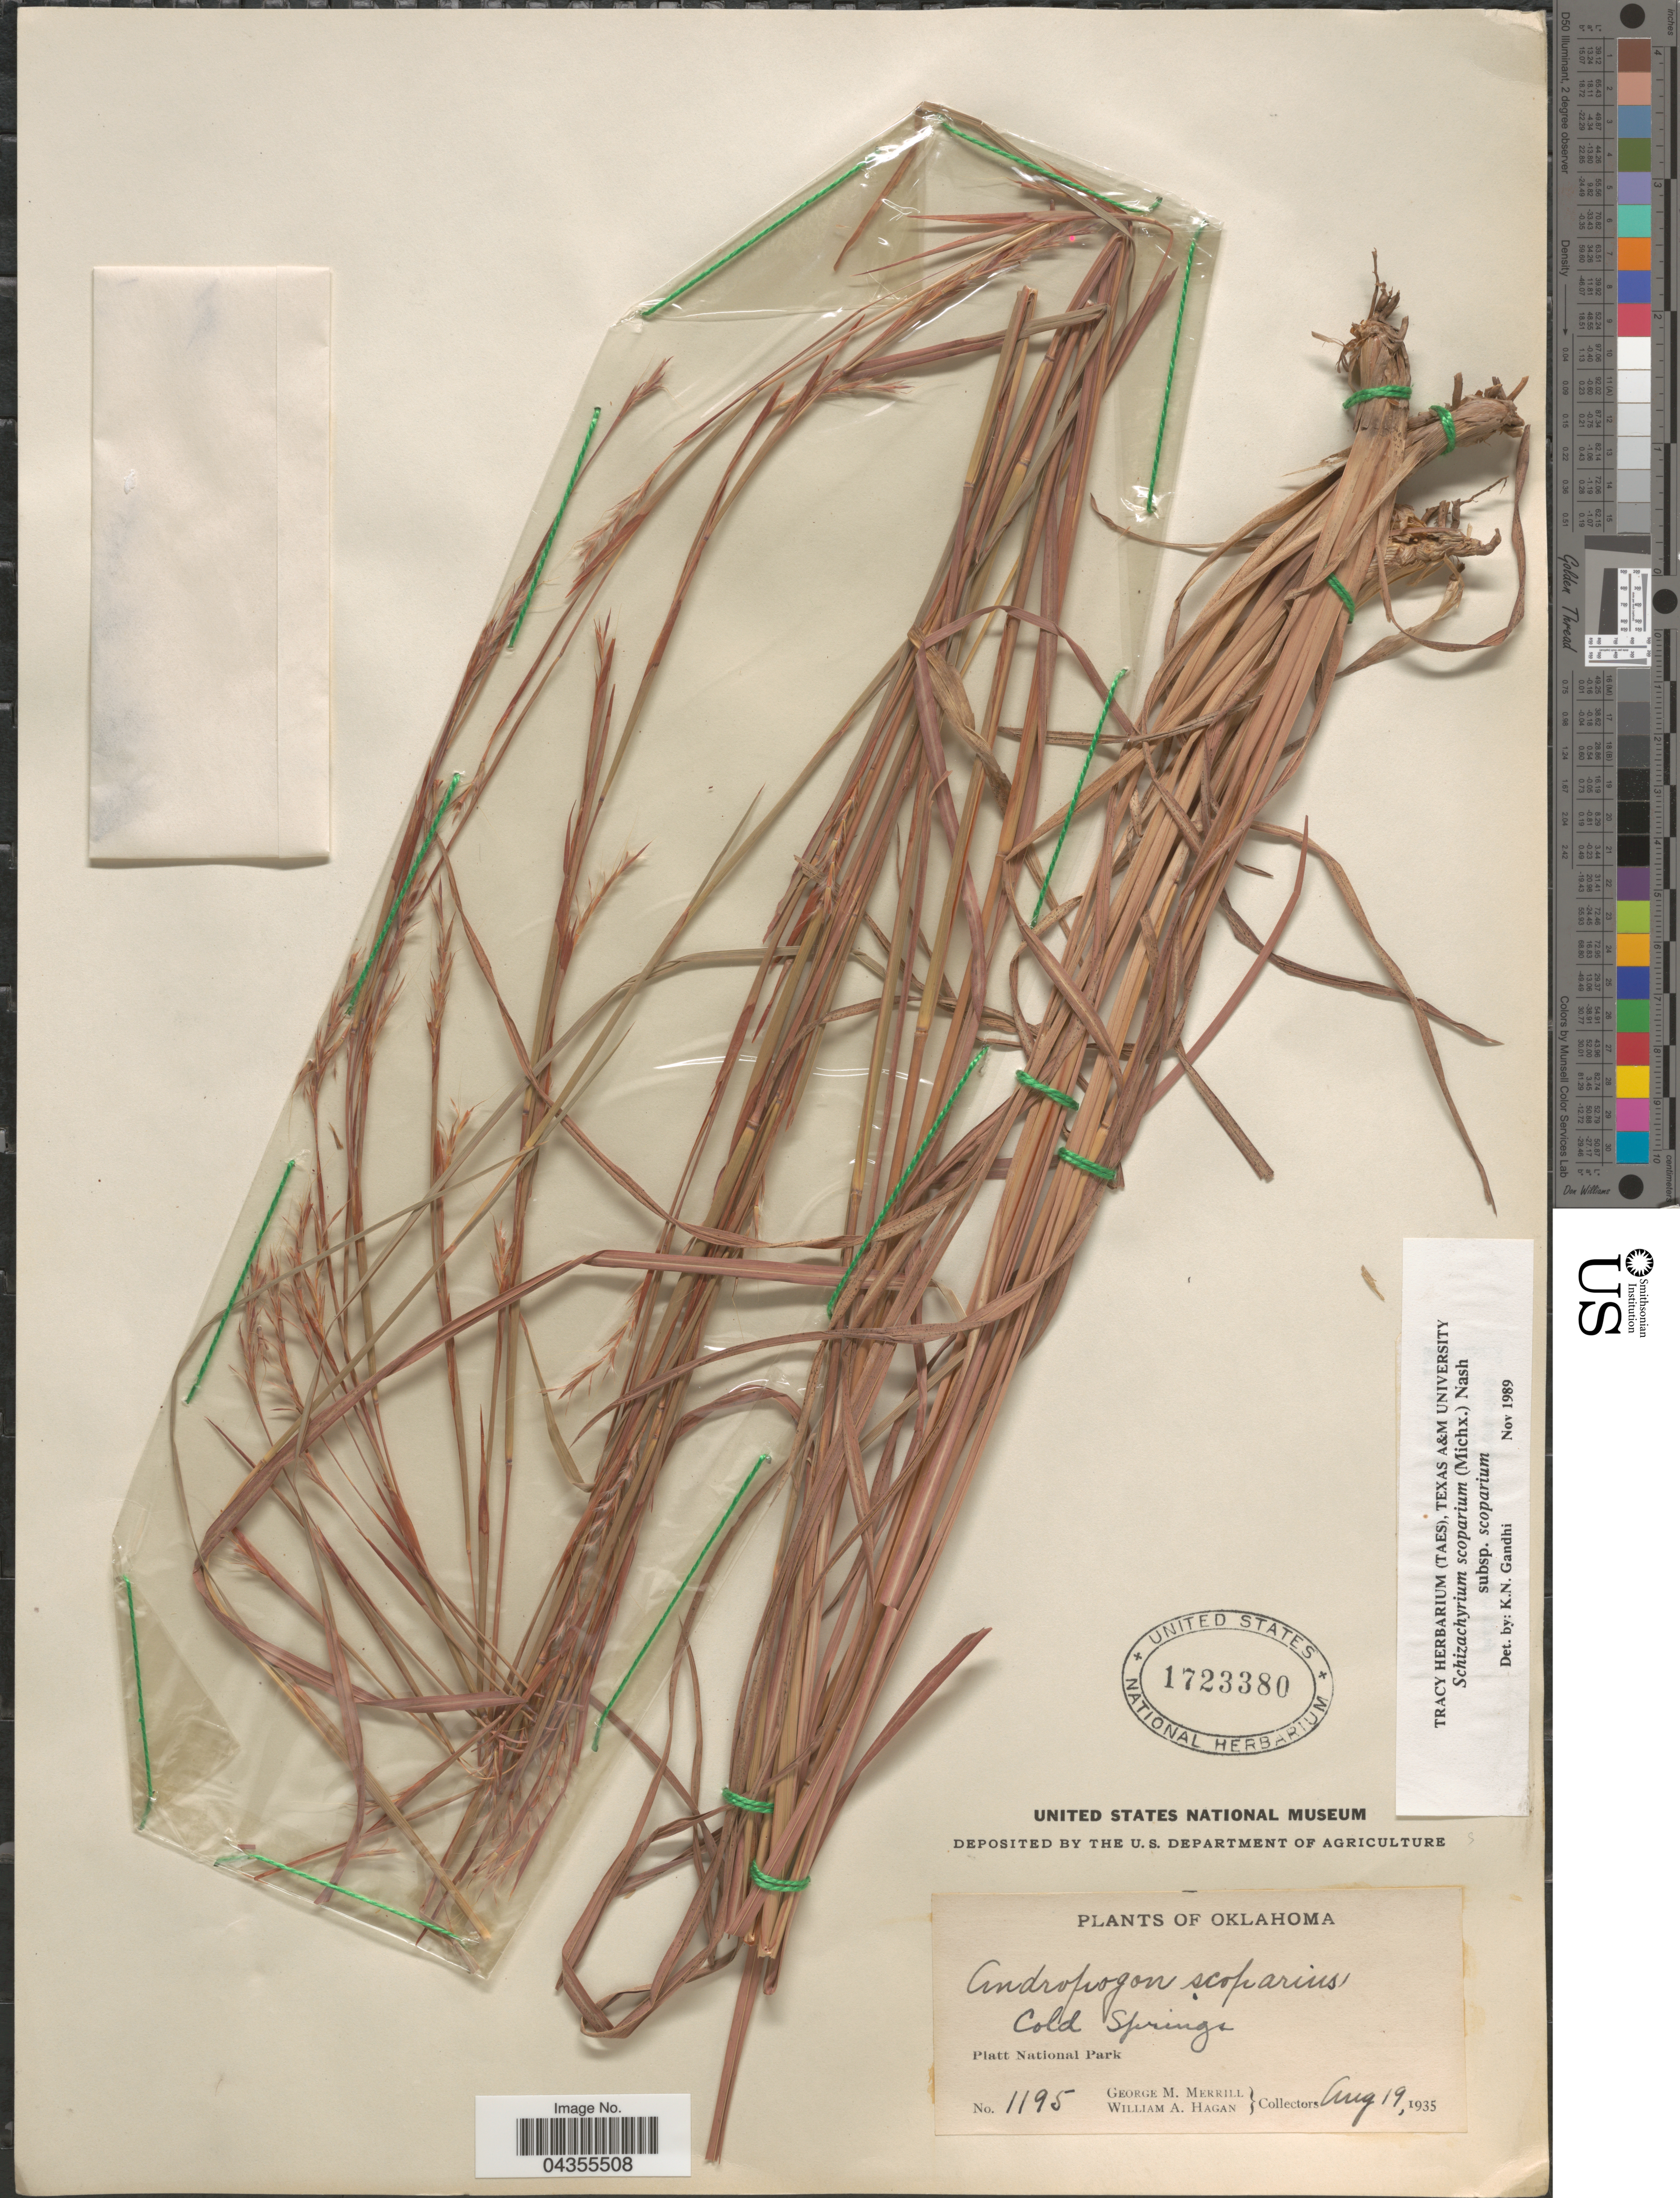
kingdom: Plantae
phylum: Tracheophyta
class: Liliopsida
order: Poales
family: Poaceae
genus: Schizachyrium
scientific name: Schizachyrium scoparium var. scoparium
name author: (Michx.) Nash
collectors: G. M. Merrill & W. Hagan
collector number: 1195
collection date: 1935-08-19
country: United States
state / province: Oklahoma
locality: Cold Springs. Platt National Park.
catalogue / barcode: US 1723380